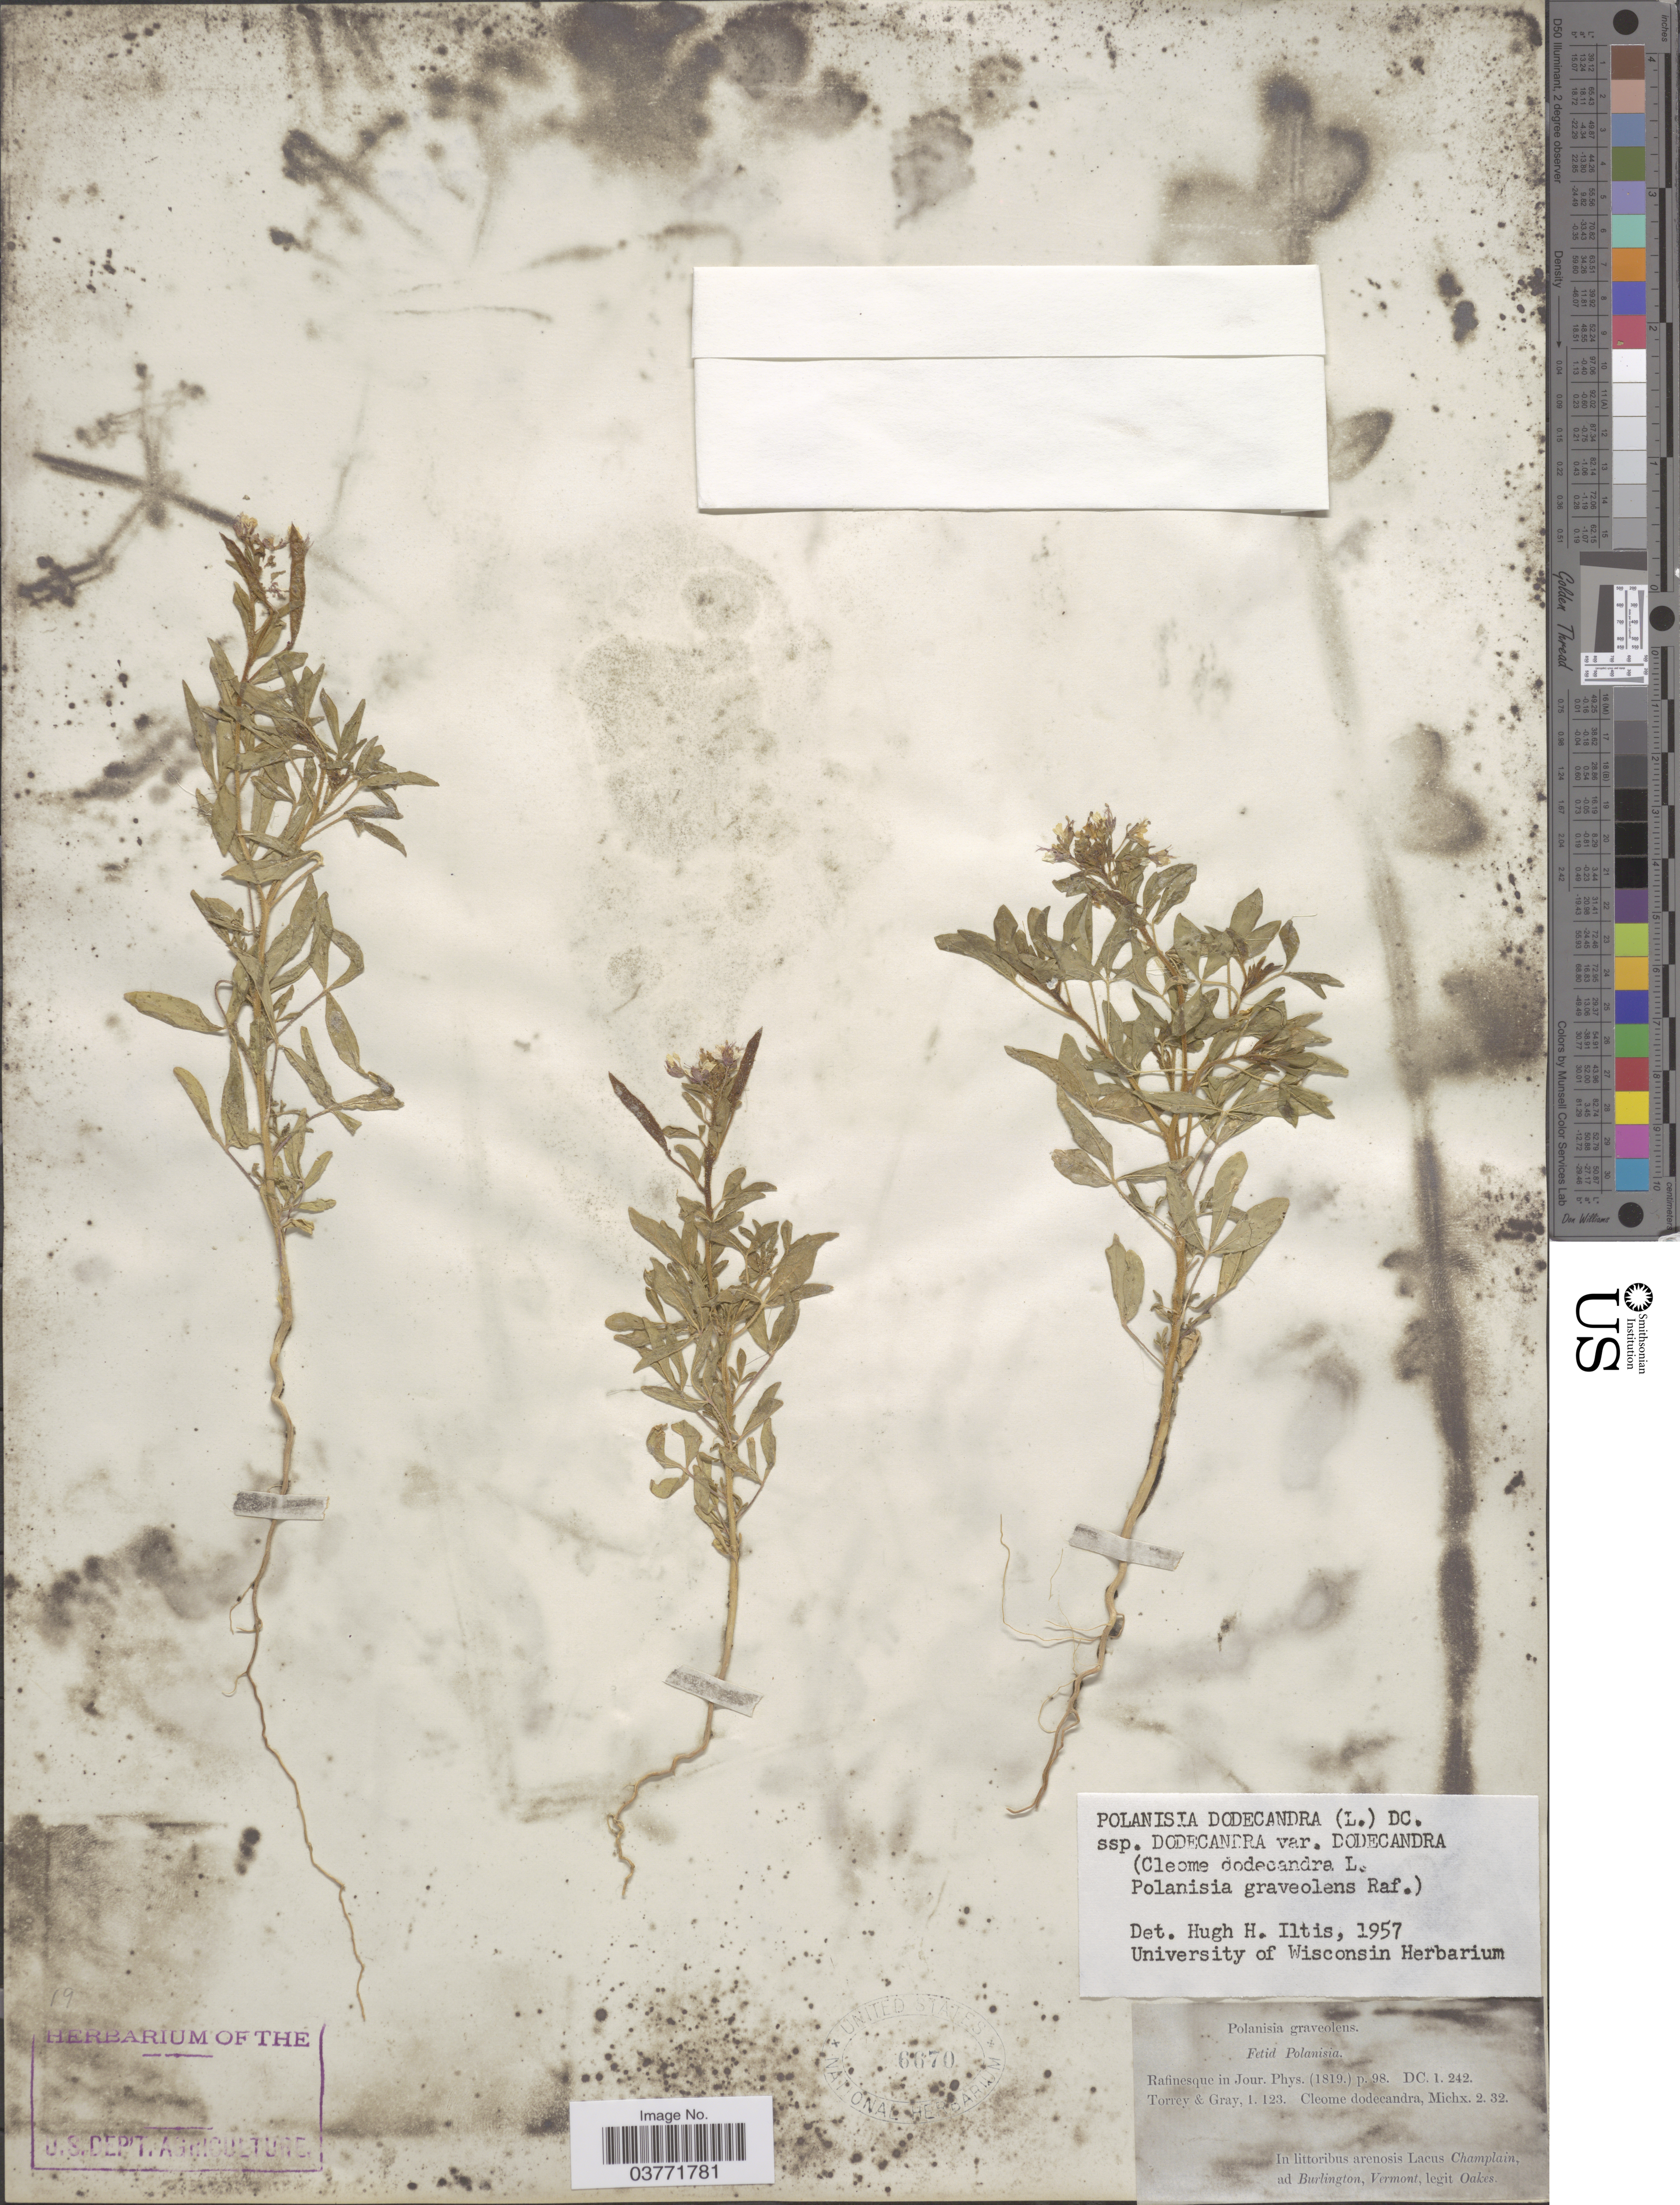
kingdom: Plantae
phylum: Tracheophyta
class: Magnoliopsida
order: Brassicales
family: Cleomaceae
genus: Polanisia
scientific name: Polanisia dodecandra subsp. dodecandra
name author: (L.) DC.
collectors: -. Oakes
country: United States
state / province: Vermont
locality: In littoribus arenosis Lacus Champlain, ad Burlington.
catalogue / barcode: US 6670